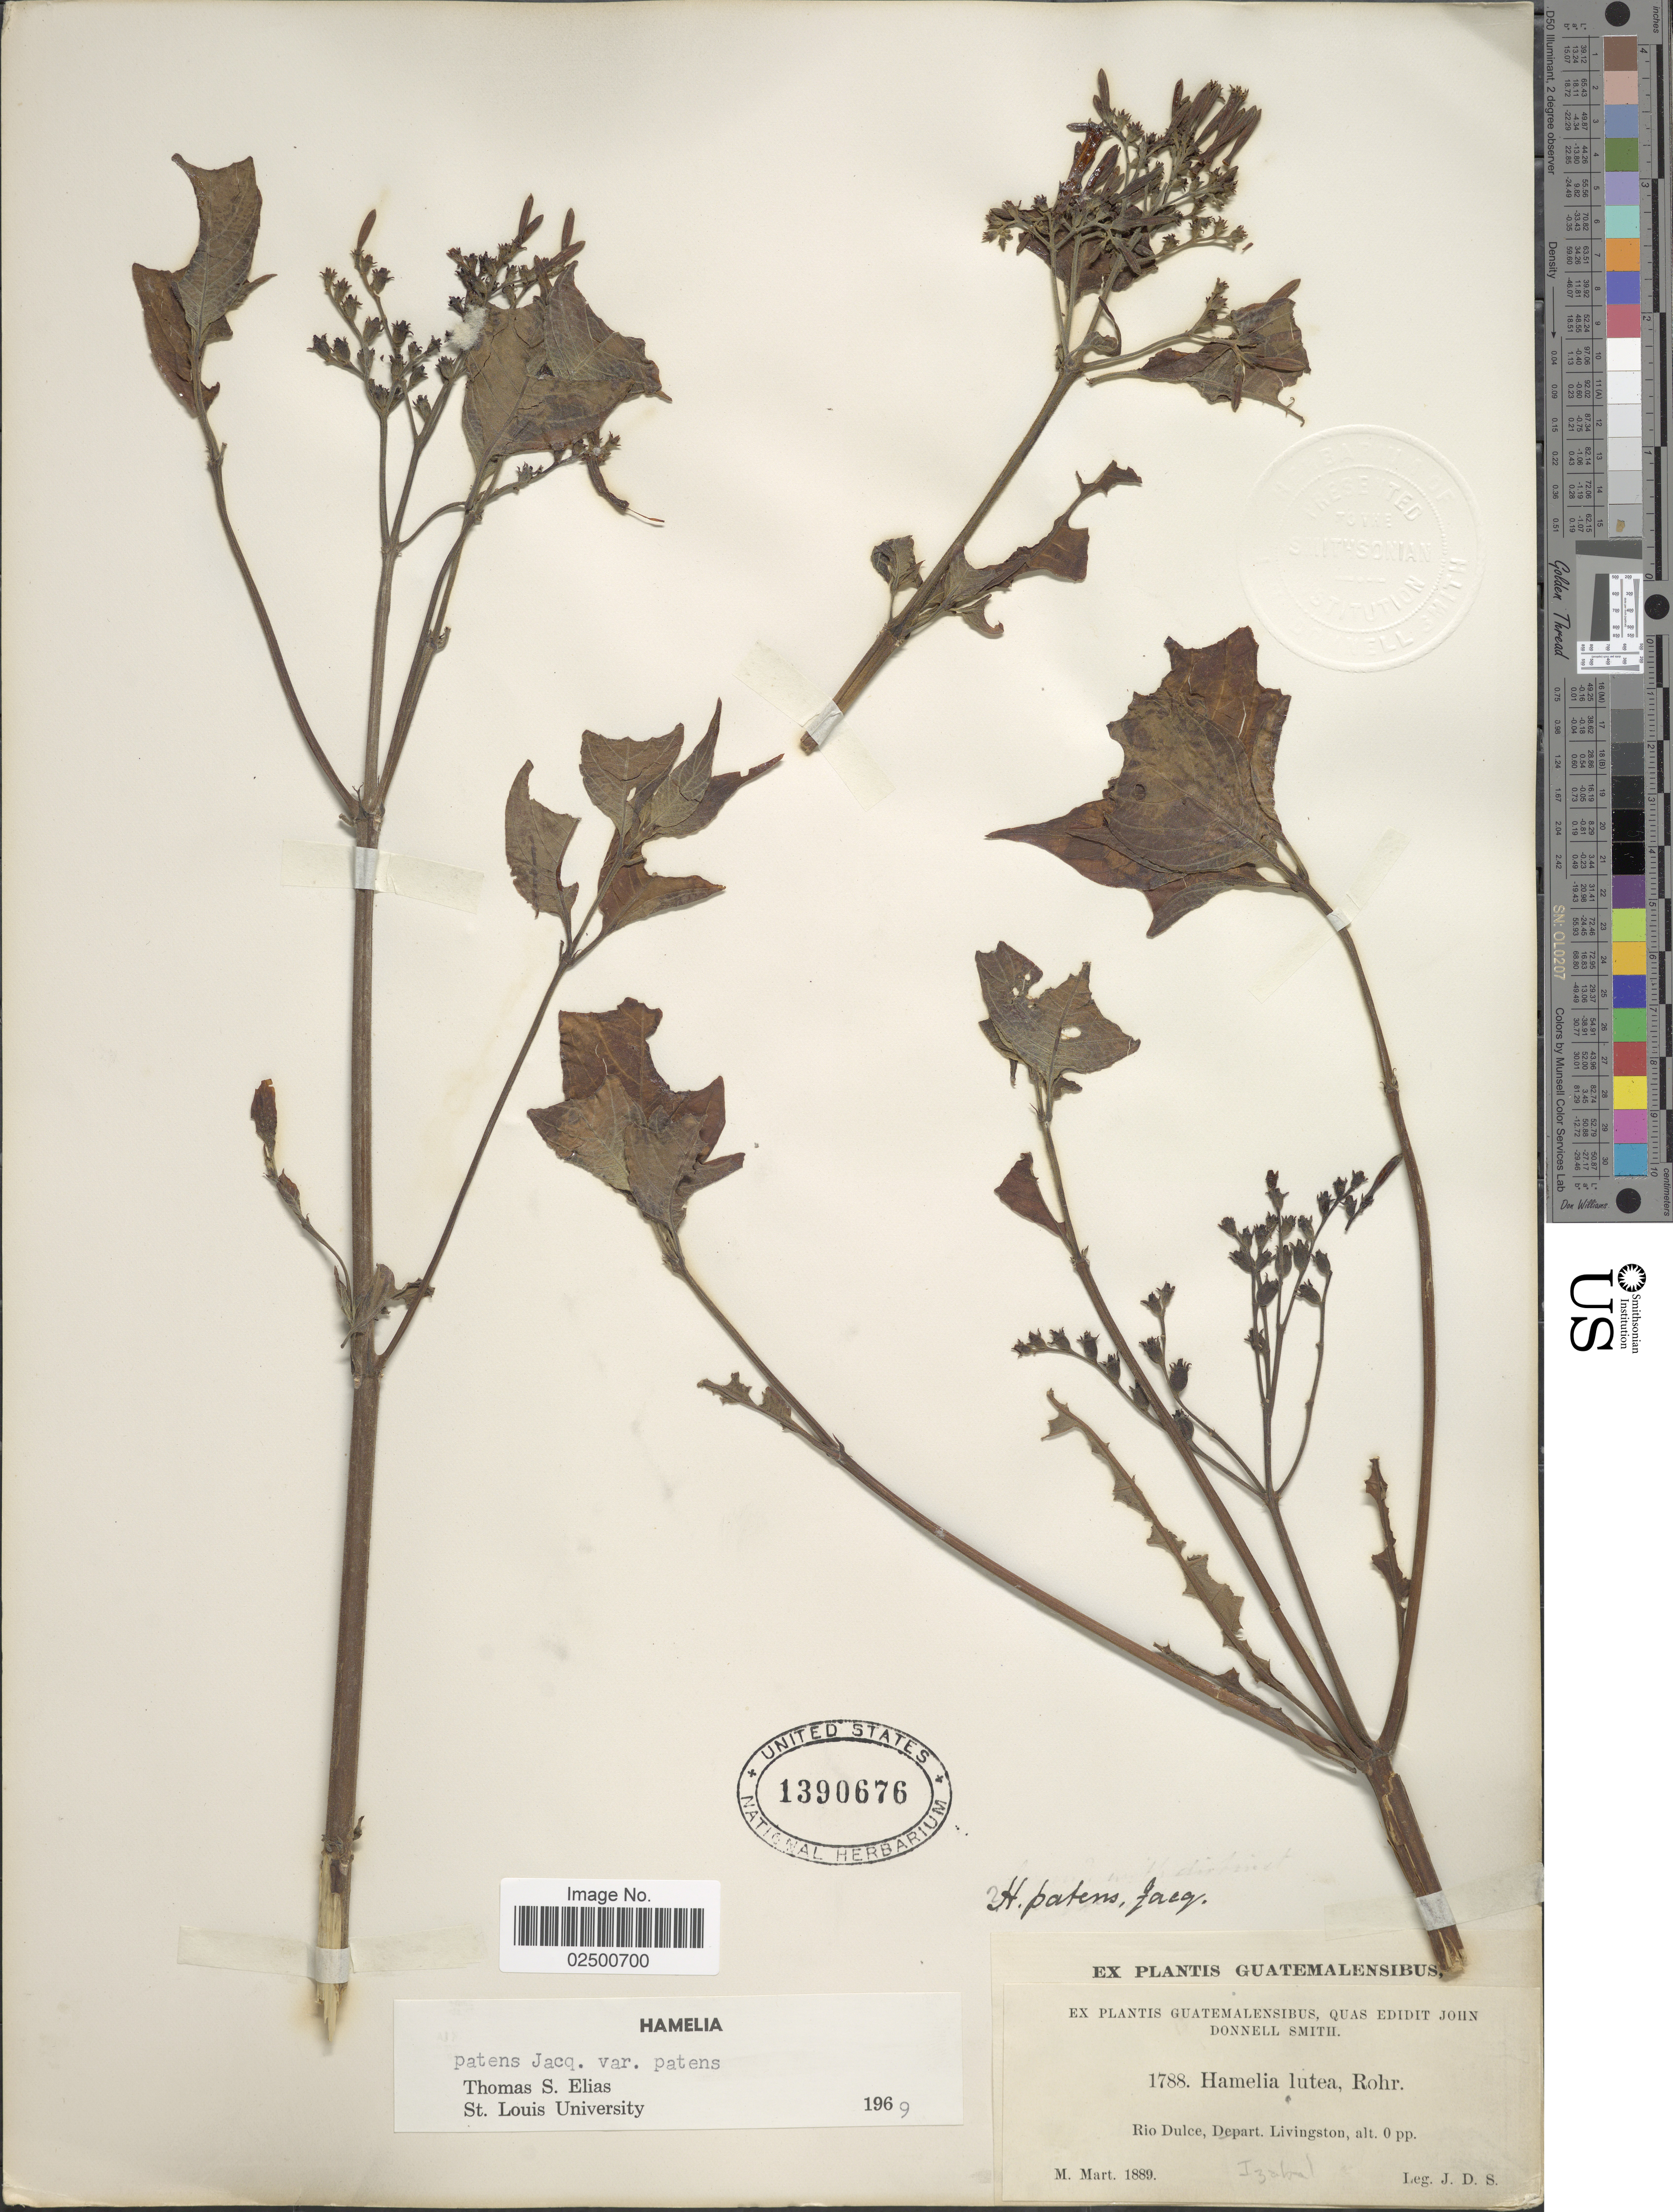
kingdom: Plantae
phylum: Tracheophyta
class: Magnoliopsida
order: Gentianales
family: Rubiaceae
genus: Hamelia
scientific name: Hamelia patens var. patens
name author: Jacq.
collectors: J. Donnell Smith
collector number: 1788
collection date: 1889-03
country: Guatemala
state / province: Izabal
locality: Rio Dulce, Depart. Livingston.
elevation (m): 0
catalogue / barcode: US 1390676